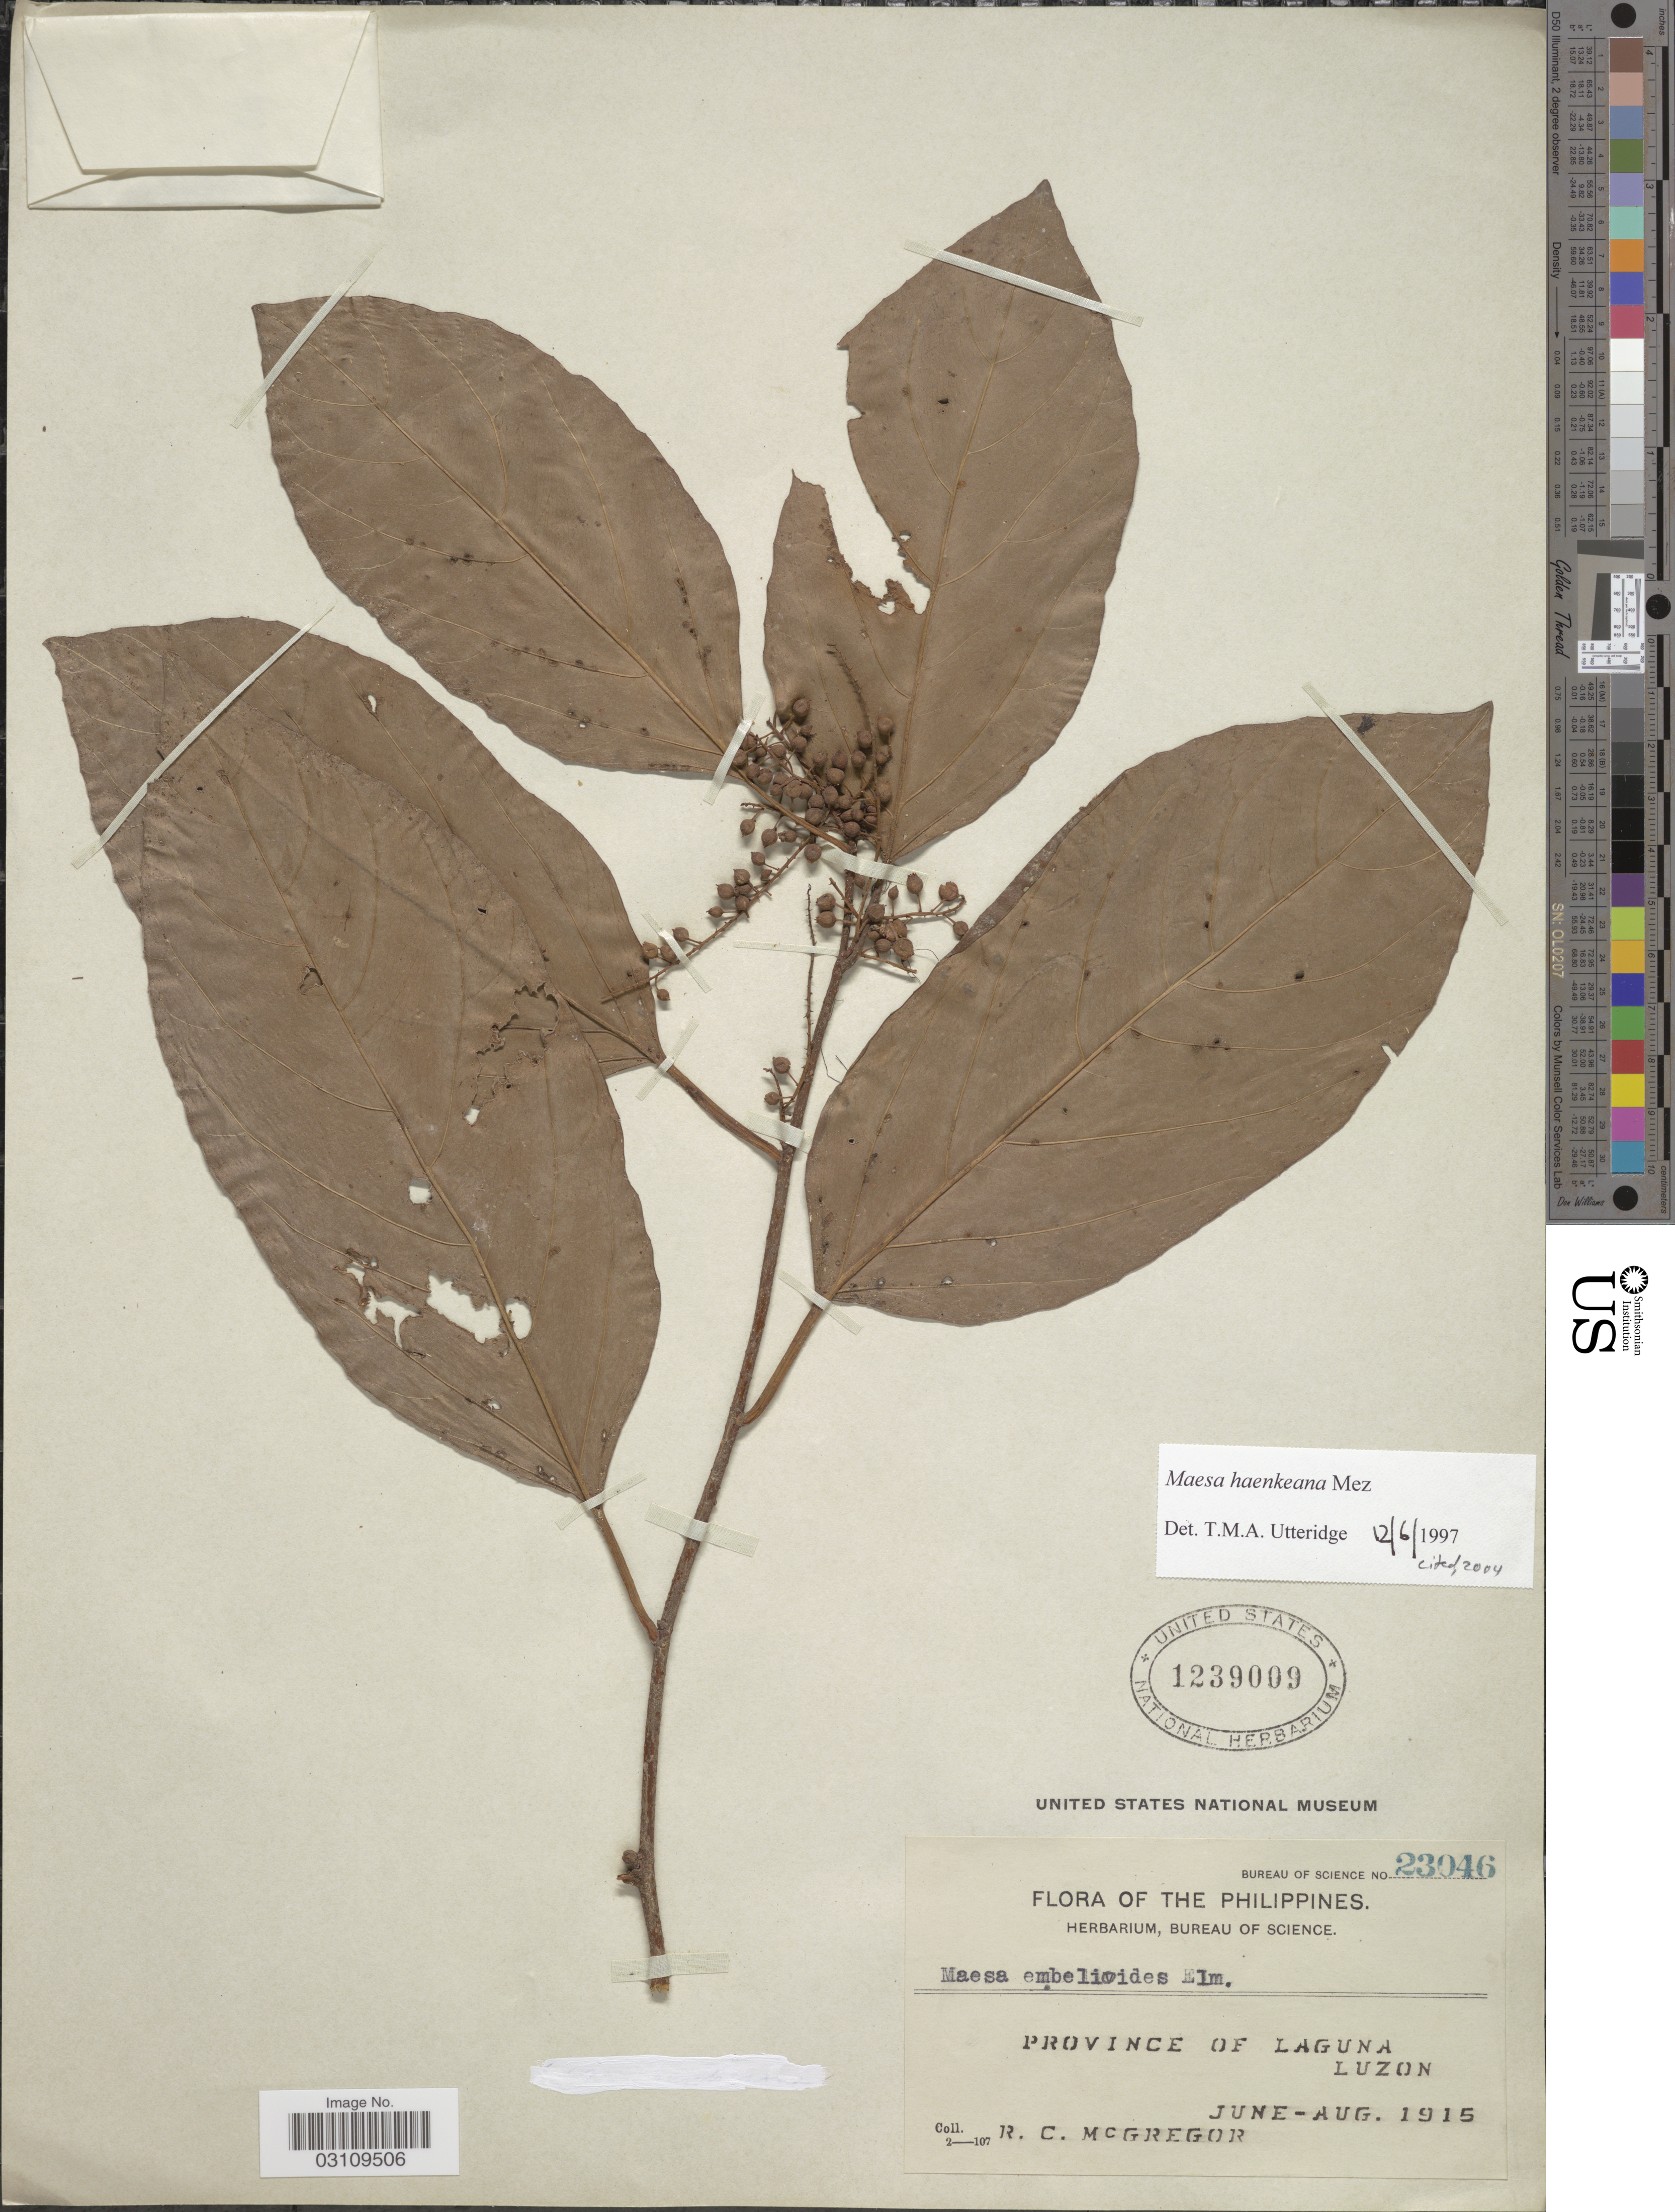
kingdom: Plantae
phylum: Tracheophyta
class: Magnoliopsida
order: Ericales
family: Primulaceae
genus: Maesa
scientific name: Maesa haenkeana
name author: Mez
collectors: R. C. McGregor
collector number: Bureau of Science 23046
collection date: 1915-06/1915-08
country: Philippines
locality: Province of Laguna, Luzon.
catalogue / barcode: US 1239009